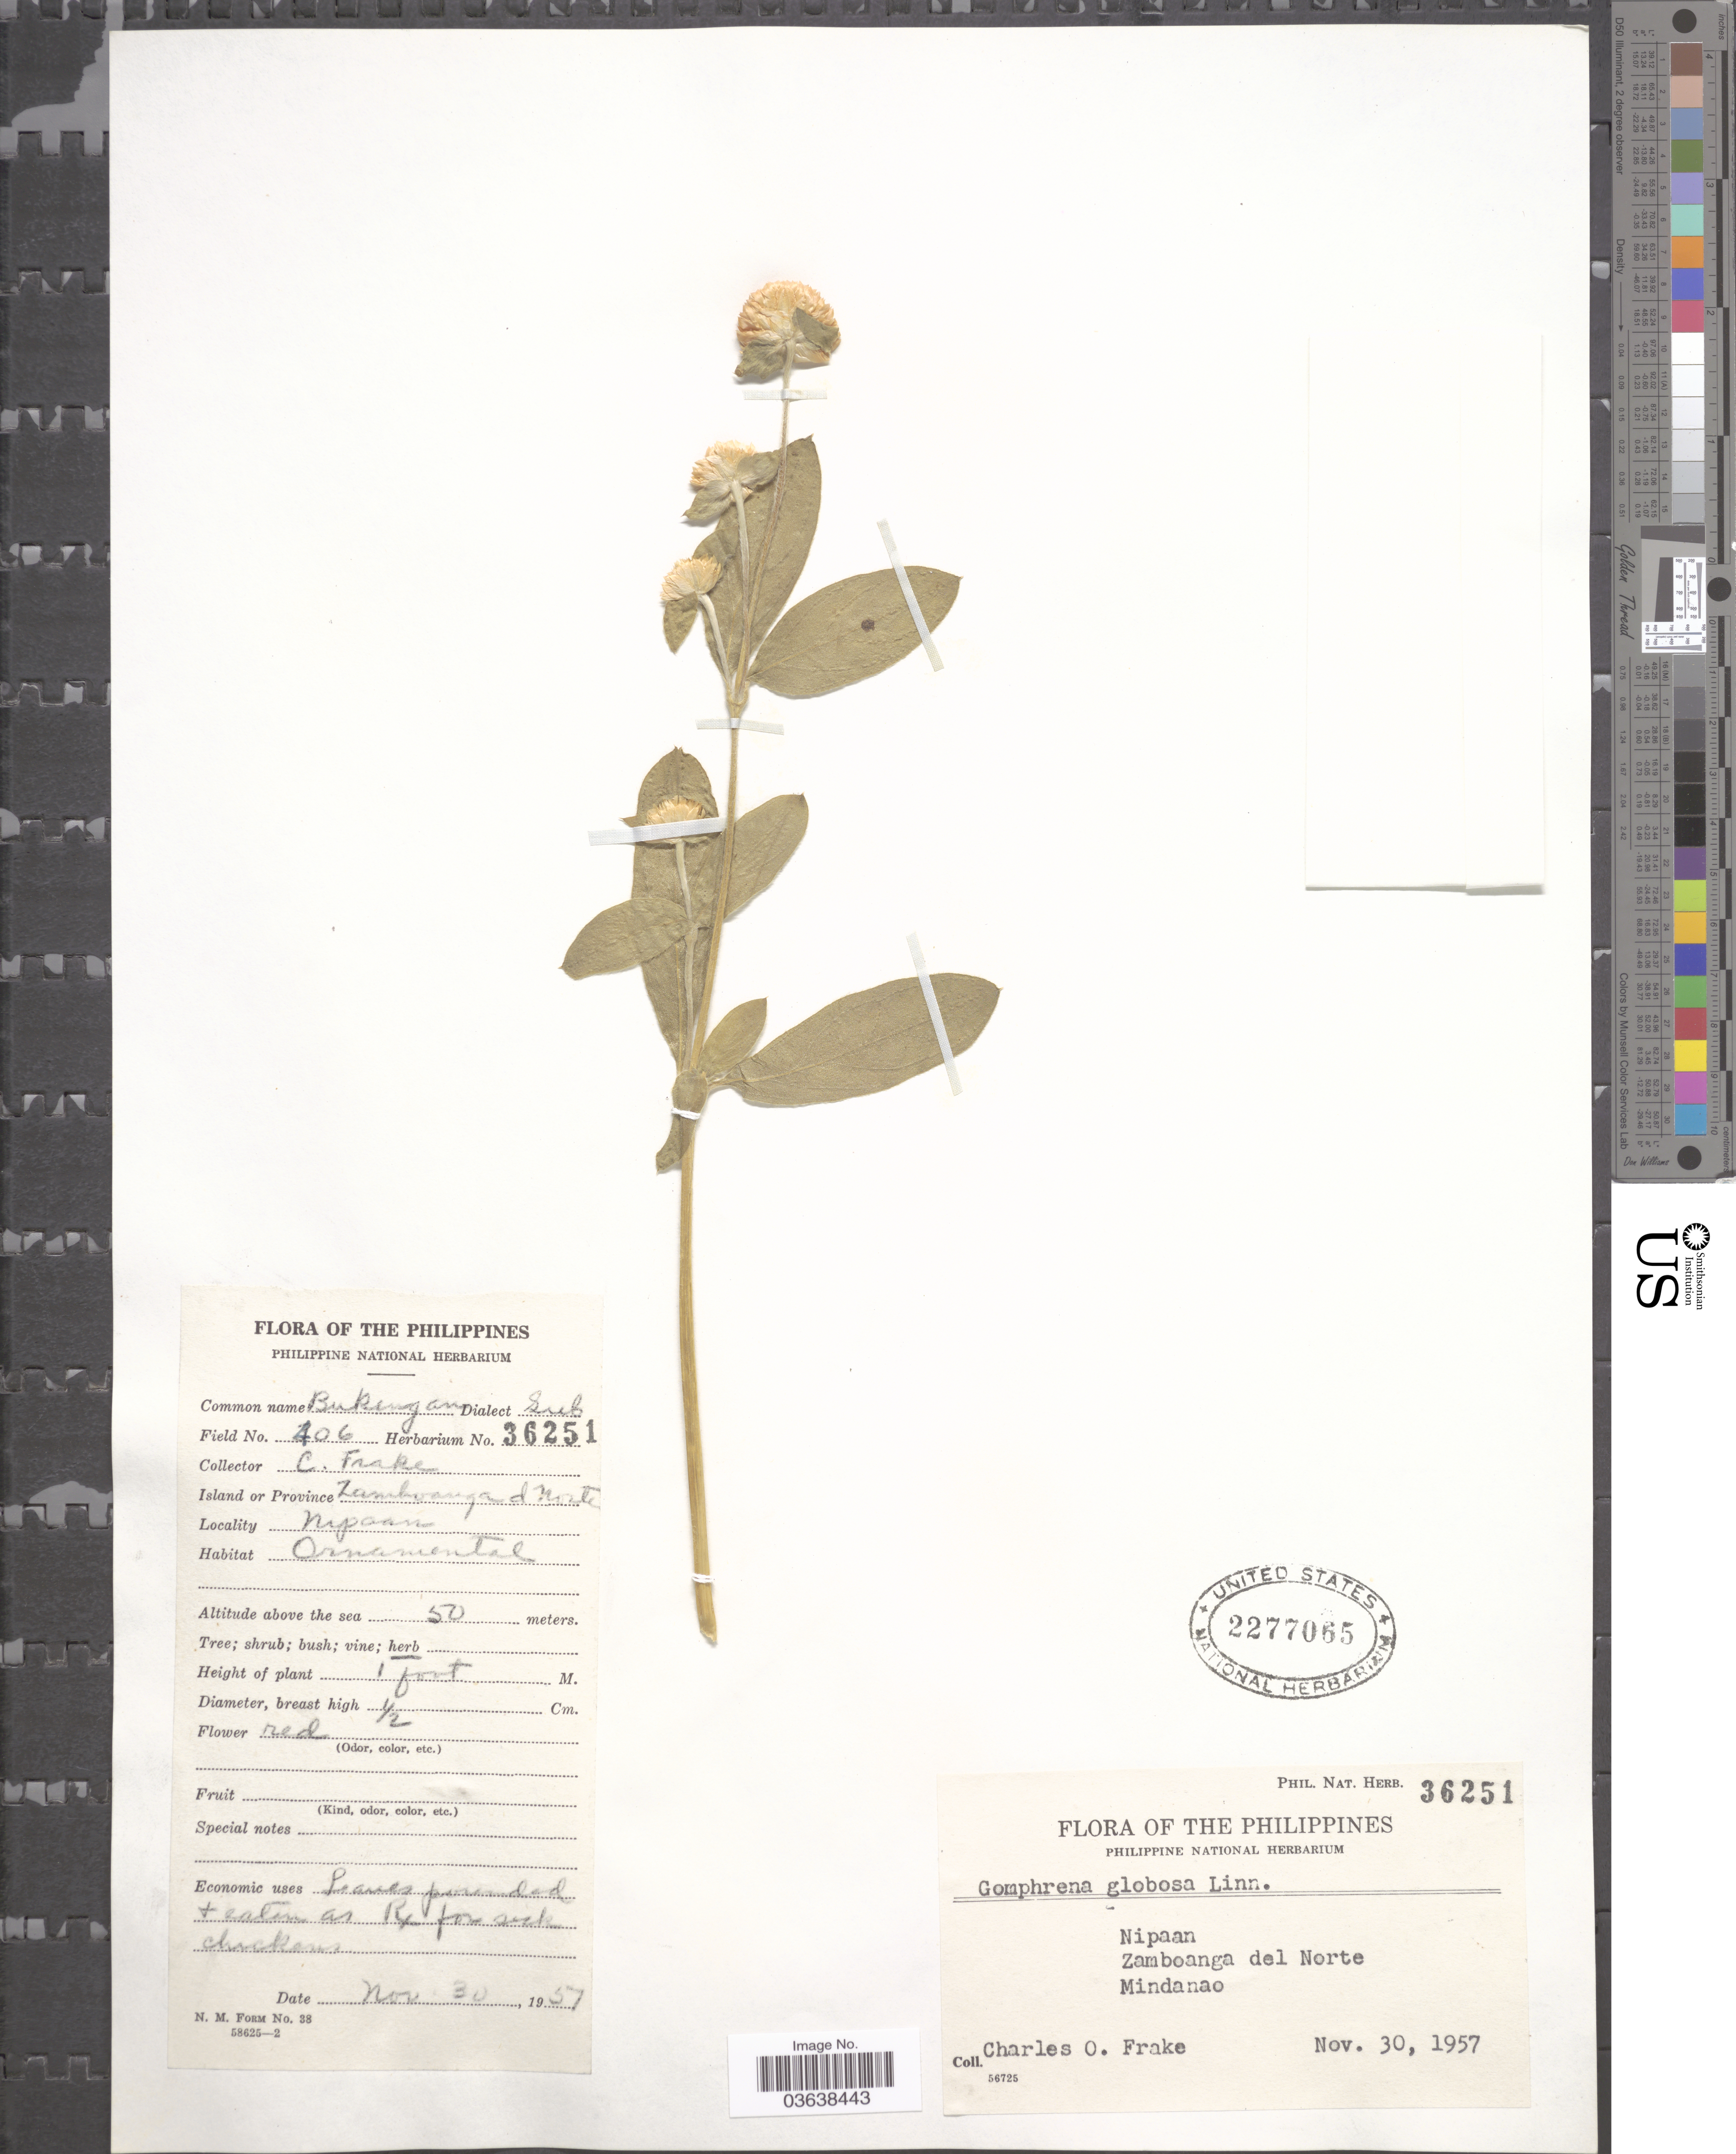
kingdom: Plantae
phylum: Tracheophyta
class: Magnoliopsida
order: Caryophyllales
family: Amaranthaceae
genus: Gomphrena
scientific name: Gomphrena globosa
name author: L.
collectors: C. O. Frake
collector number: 406*/Phil.Nat.Herb.36251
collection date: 1957-11-30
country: Philippines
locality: Nipaan. Zamboanga del Norte. Mindanao.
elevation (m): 50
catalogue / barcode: US 2277065